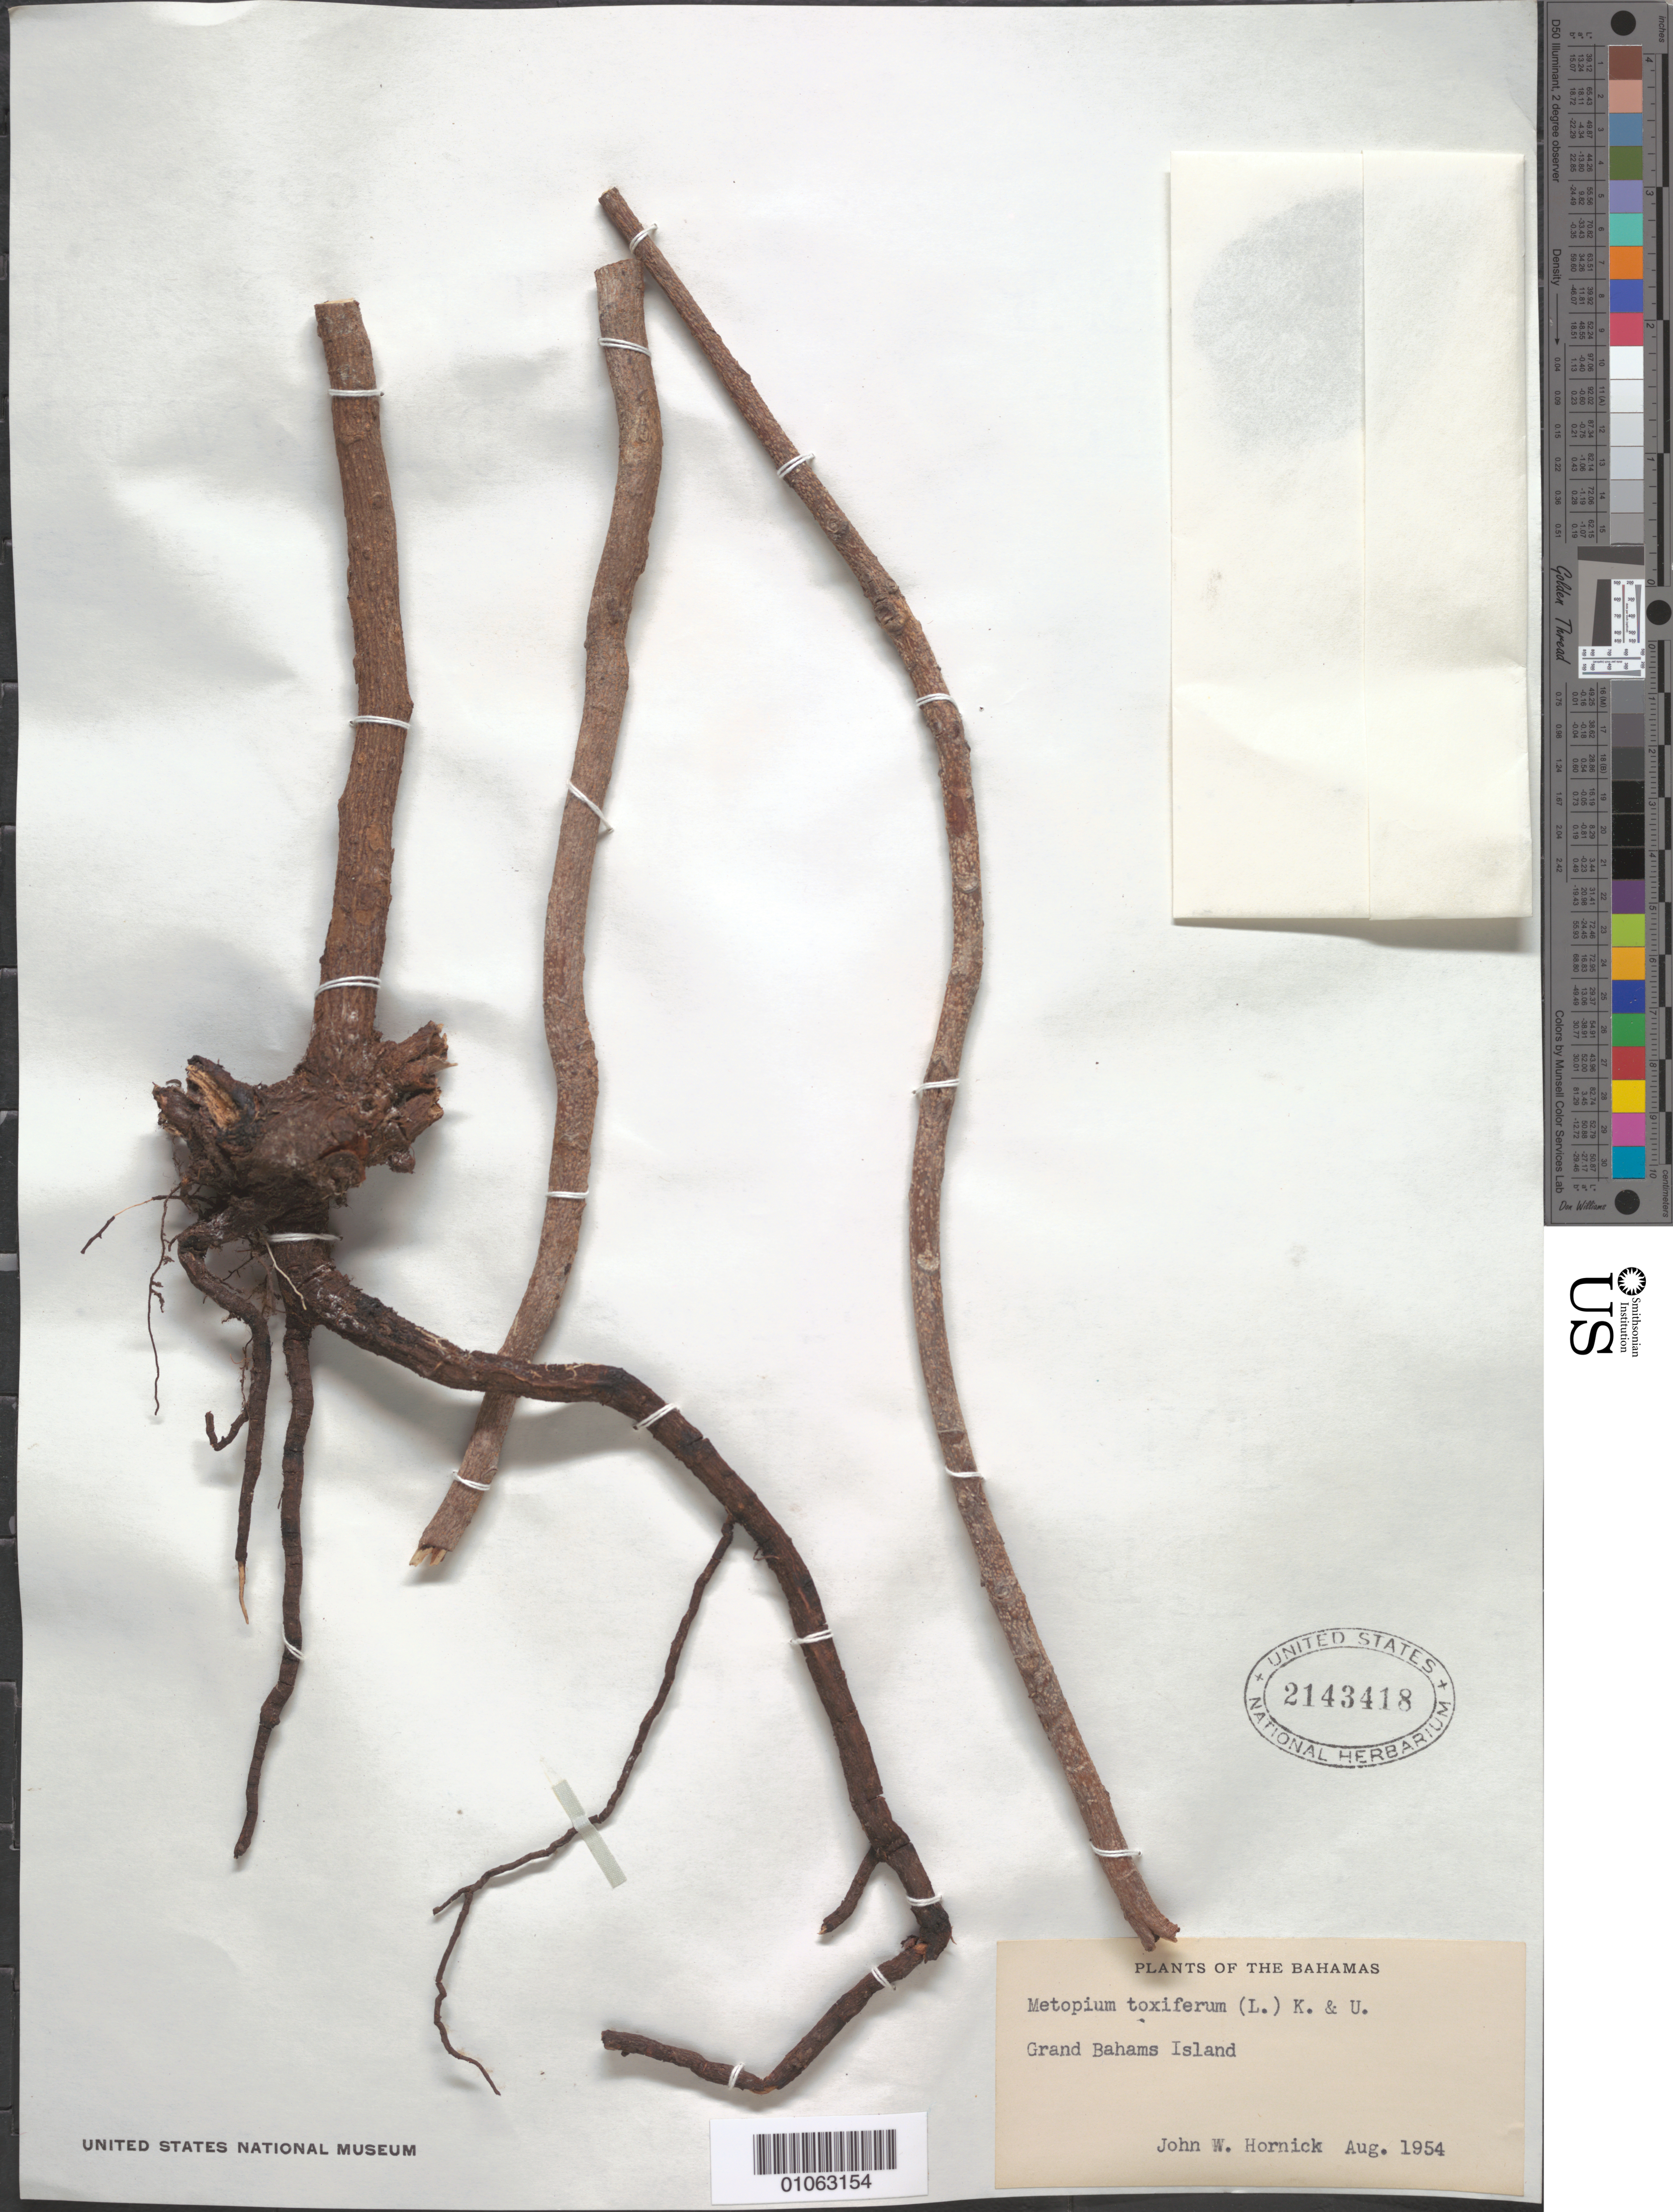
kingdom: Plantae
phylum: Tracheophyta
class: Magnoliopsida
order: Sapindales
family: Anacardiaceae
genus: Metopium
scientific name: Metopium toxiferum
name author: (L.) Krug & Urb.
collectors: J. Hornick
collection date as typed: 01 Aug 1954 to 31 Aug 1954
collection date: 1954-08-01/1954-08-31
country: Bahamas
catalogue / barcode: US 2143418